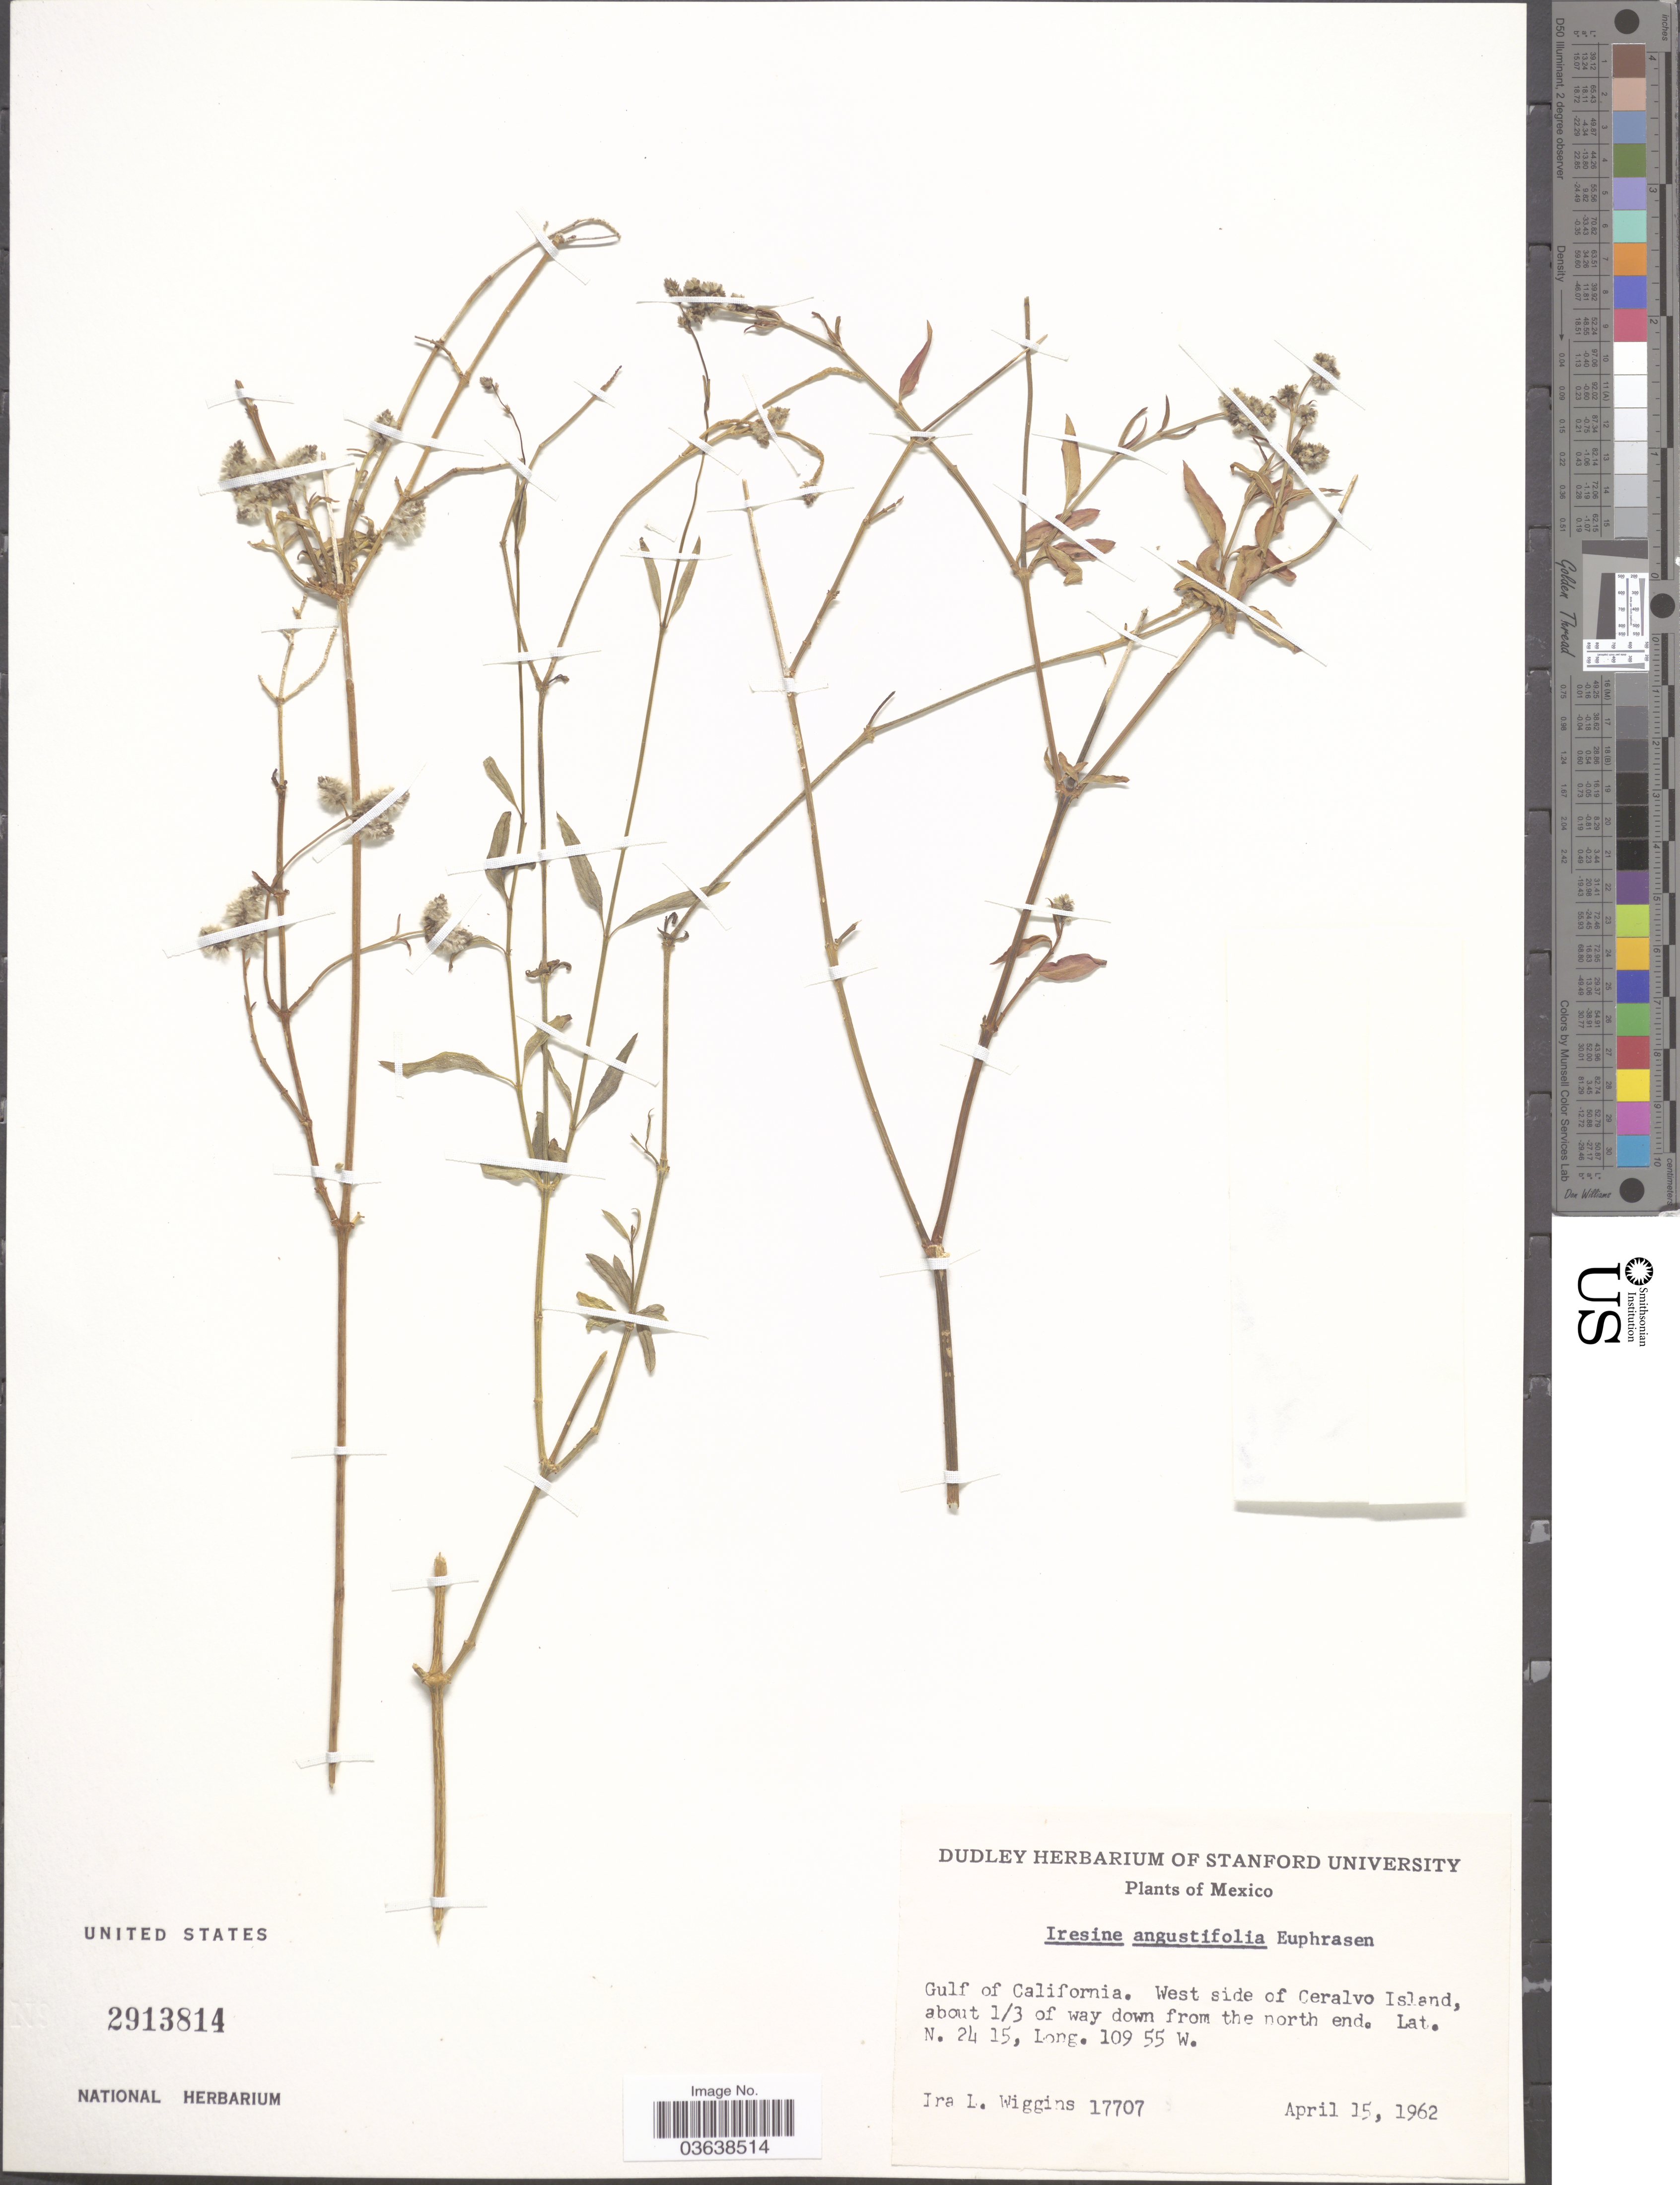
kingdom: Plantae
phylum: Tracheophyta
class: Magnoliopsida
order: Caryophyllales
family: Amaranthaceae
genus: Iresine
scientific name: Iresine angustifolia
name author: Euphrasén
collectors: I. L. Wiggins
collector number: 17707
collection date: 1962-04-15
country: Mexico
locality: Gulf of California. West side of Ceralvo Island, about 1/3 of way down from the north end.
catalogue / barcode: US 2913814